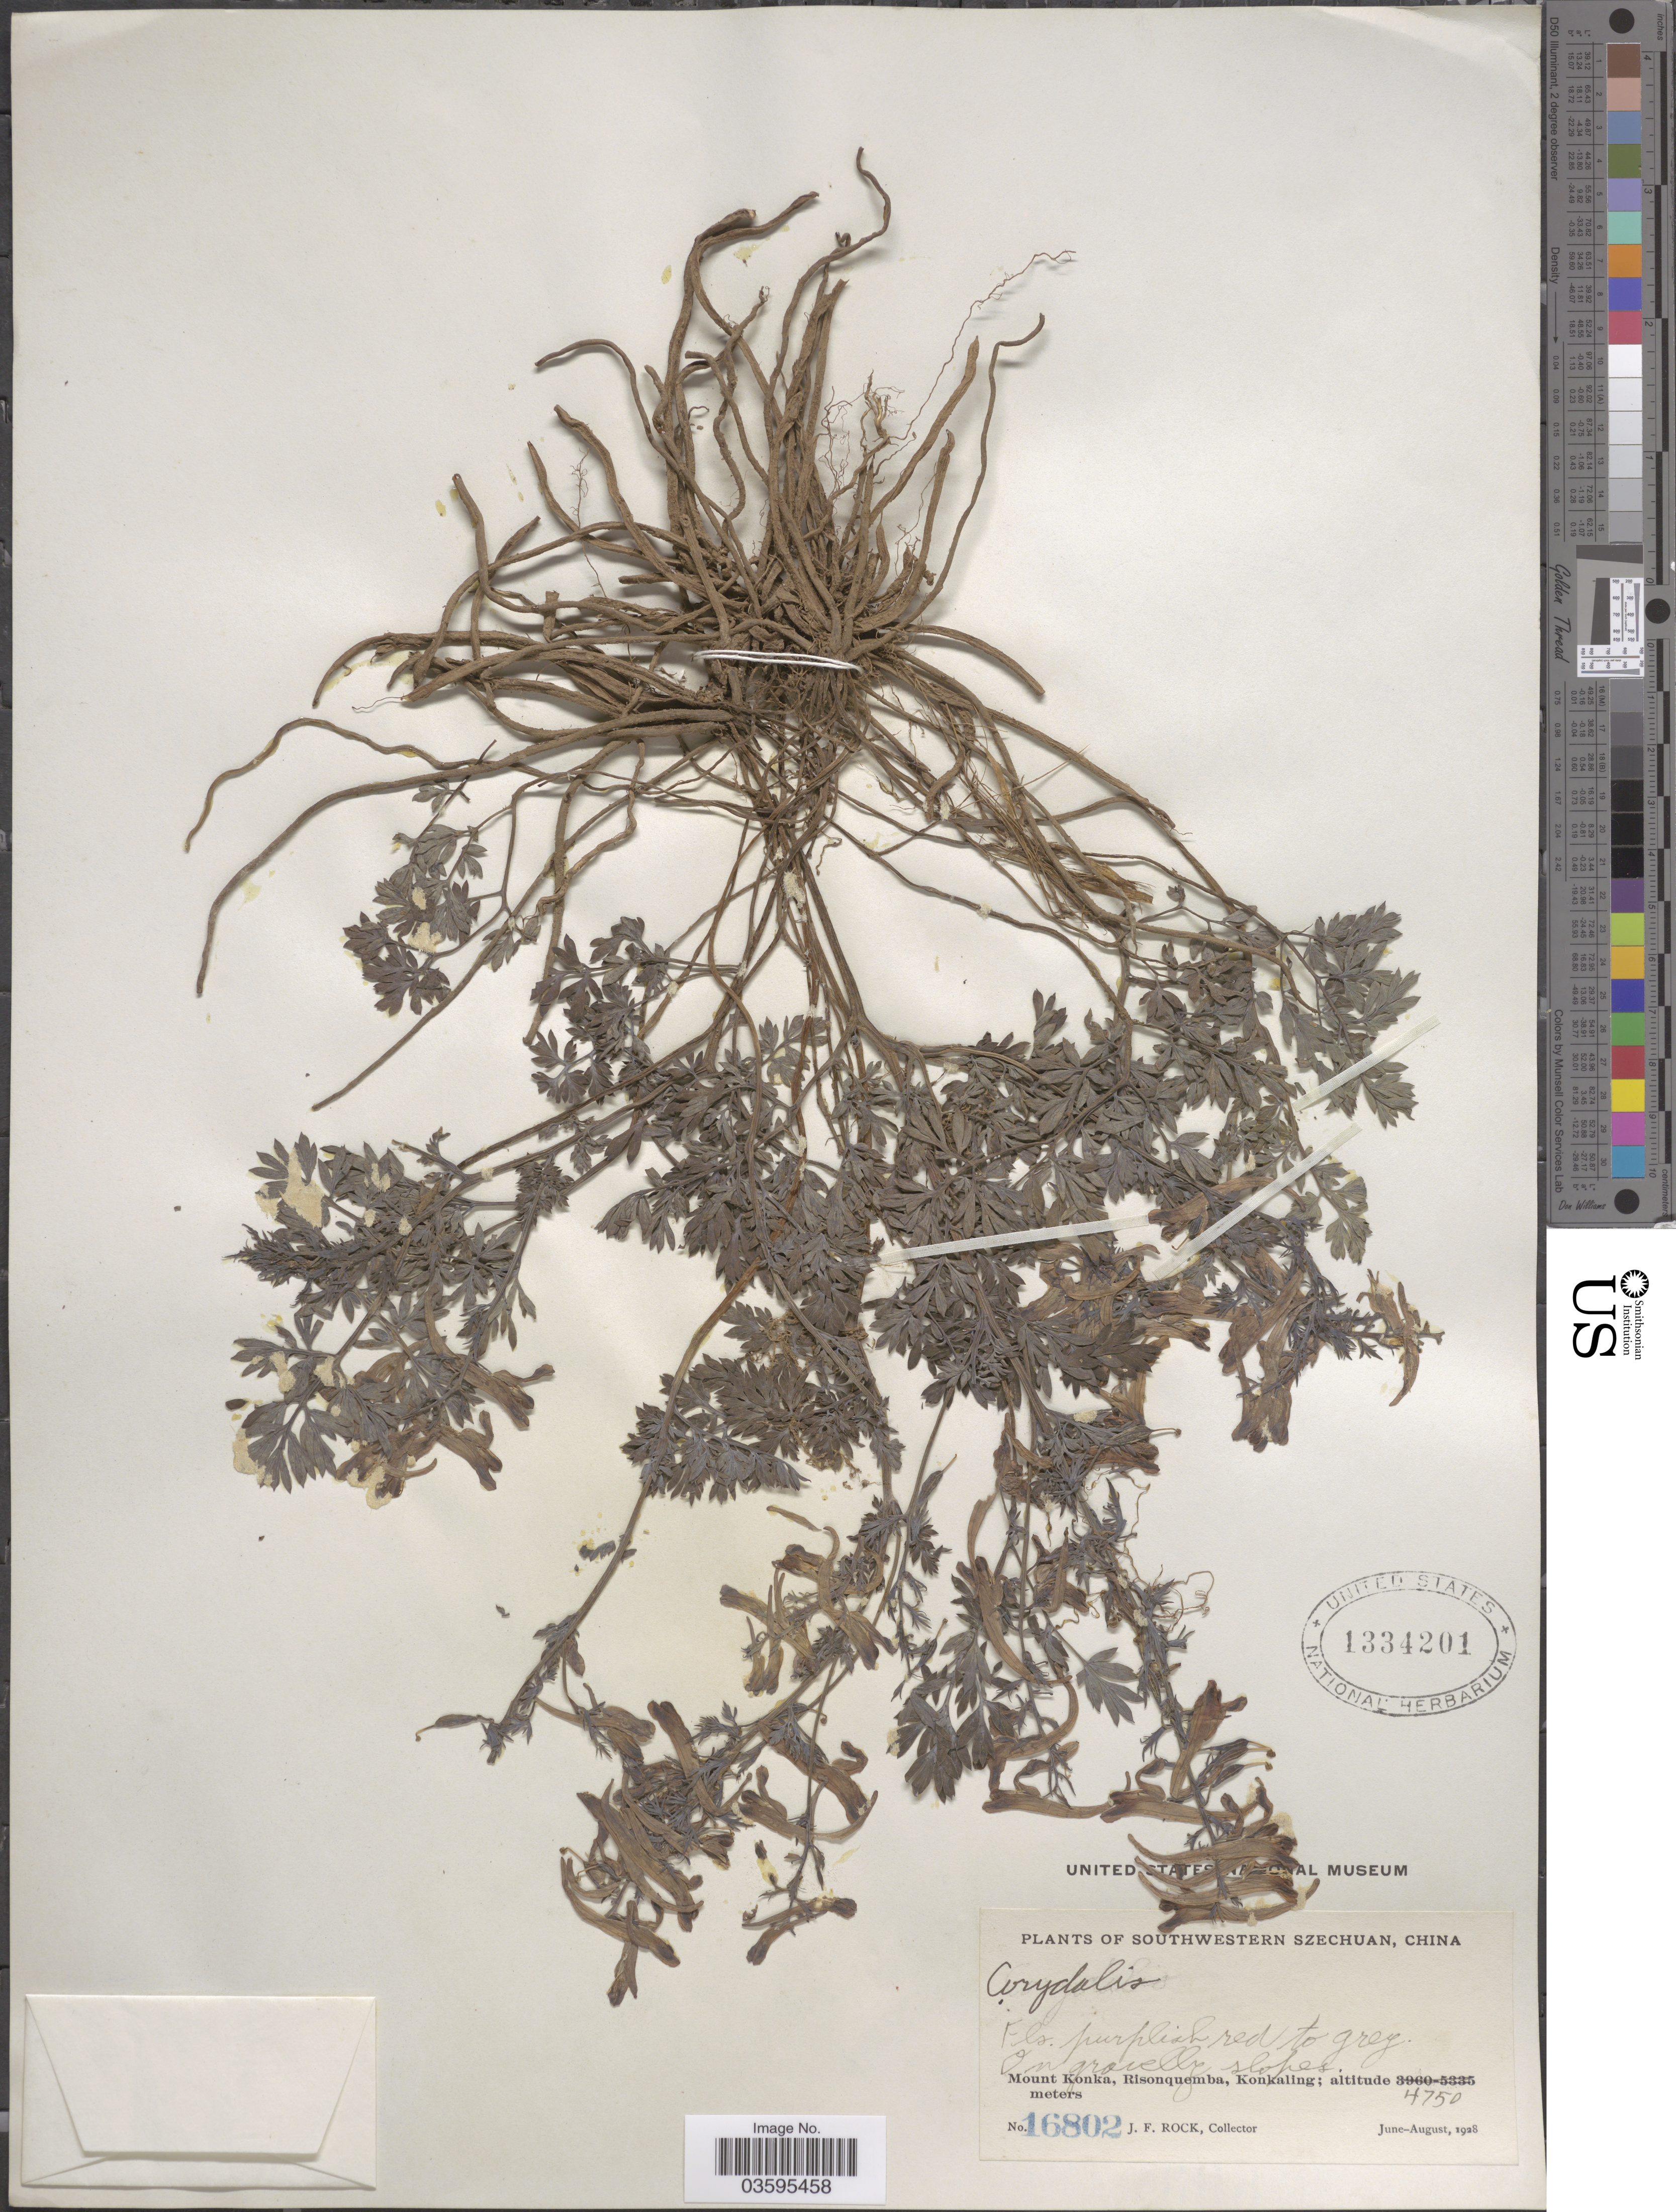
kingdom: Plantae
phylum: Tracheophyta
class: Magnoliopsida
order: Ranunculales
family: Papaveraceae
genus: Corydalis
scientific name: Corydalis sp.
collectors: J. Rock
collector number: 16802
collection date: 1928-06/1928-08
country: China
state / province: Sichuan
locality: Southwestern Szechuan. Mount Konka, Risonquemba, Konkaling.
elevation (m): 4750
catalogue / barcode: US 1334201